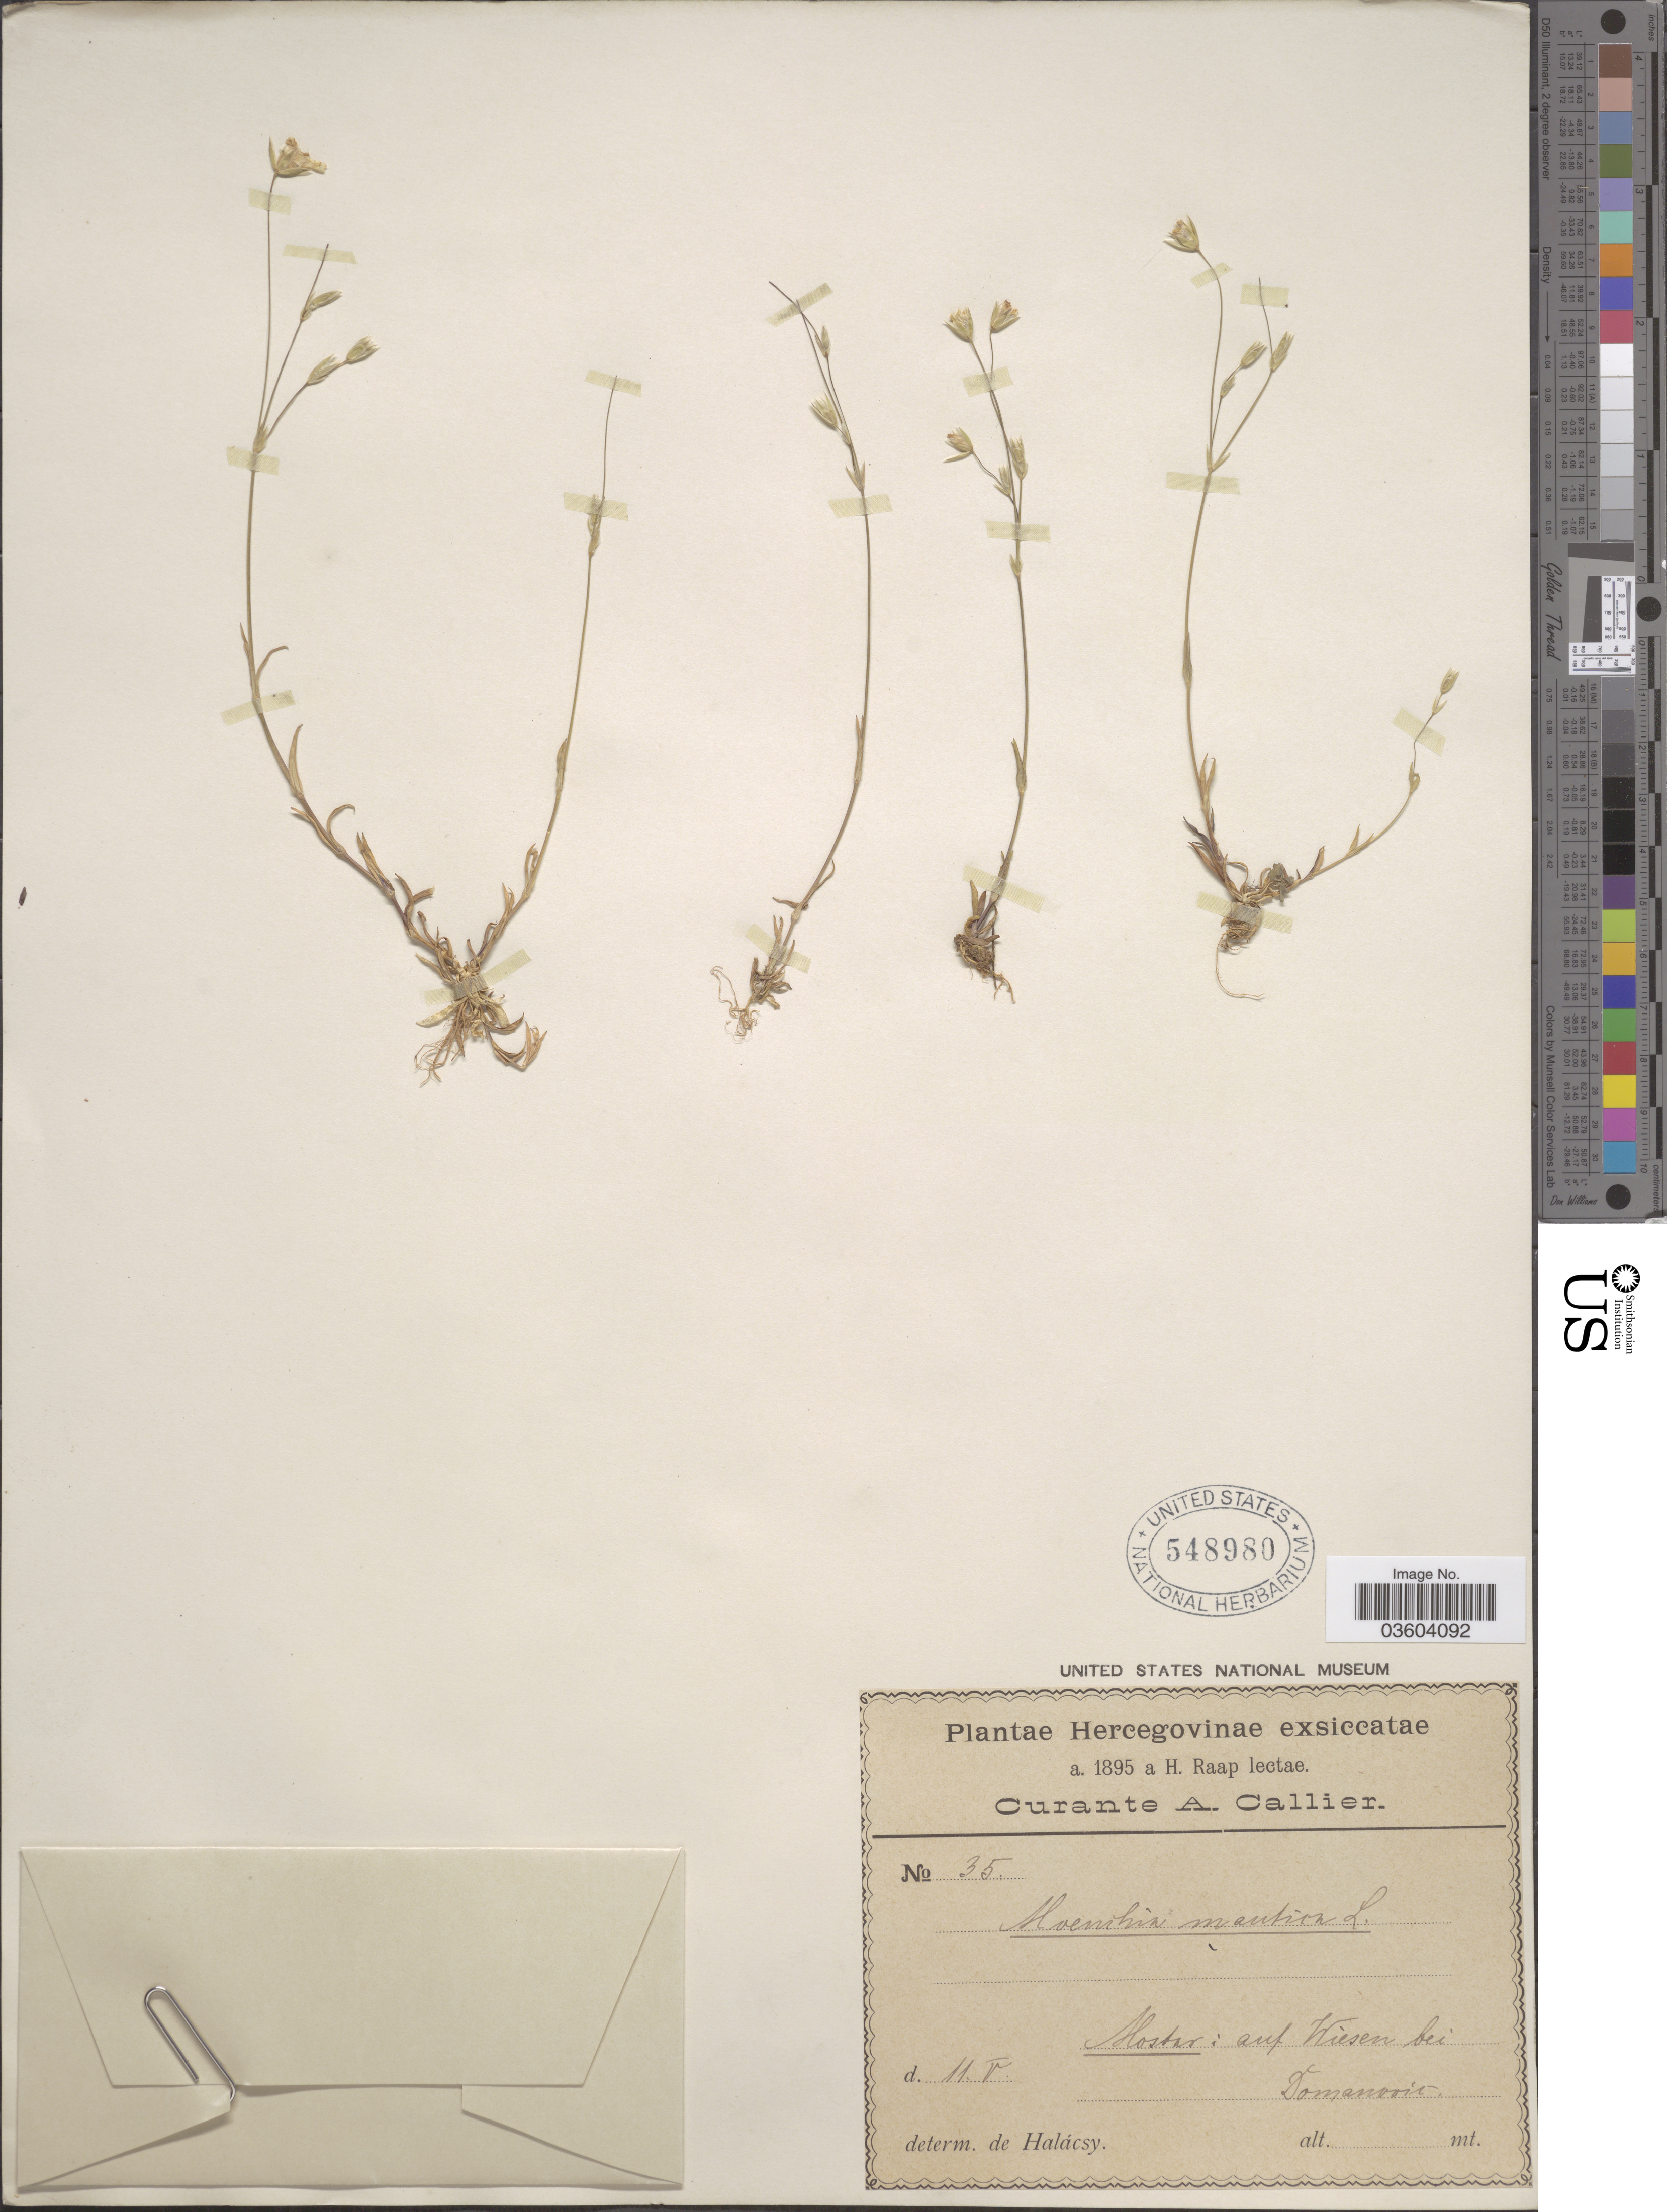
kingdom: Plantae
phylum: Tracheophyta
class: Magnoliopsida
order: Caryophyllales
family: Caryophyllaceae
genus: Moenchia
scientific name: Moenchia mantica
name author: Bartl.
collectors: C. A. Callier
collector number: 35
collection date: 1895-05-11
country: Bosnia and Herzegovina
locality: Hercegovinæ, Hostar: auf Wiesen bei Domanovic.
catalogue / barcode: US 548980